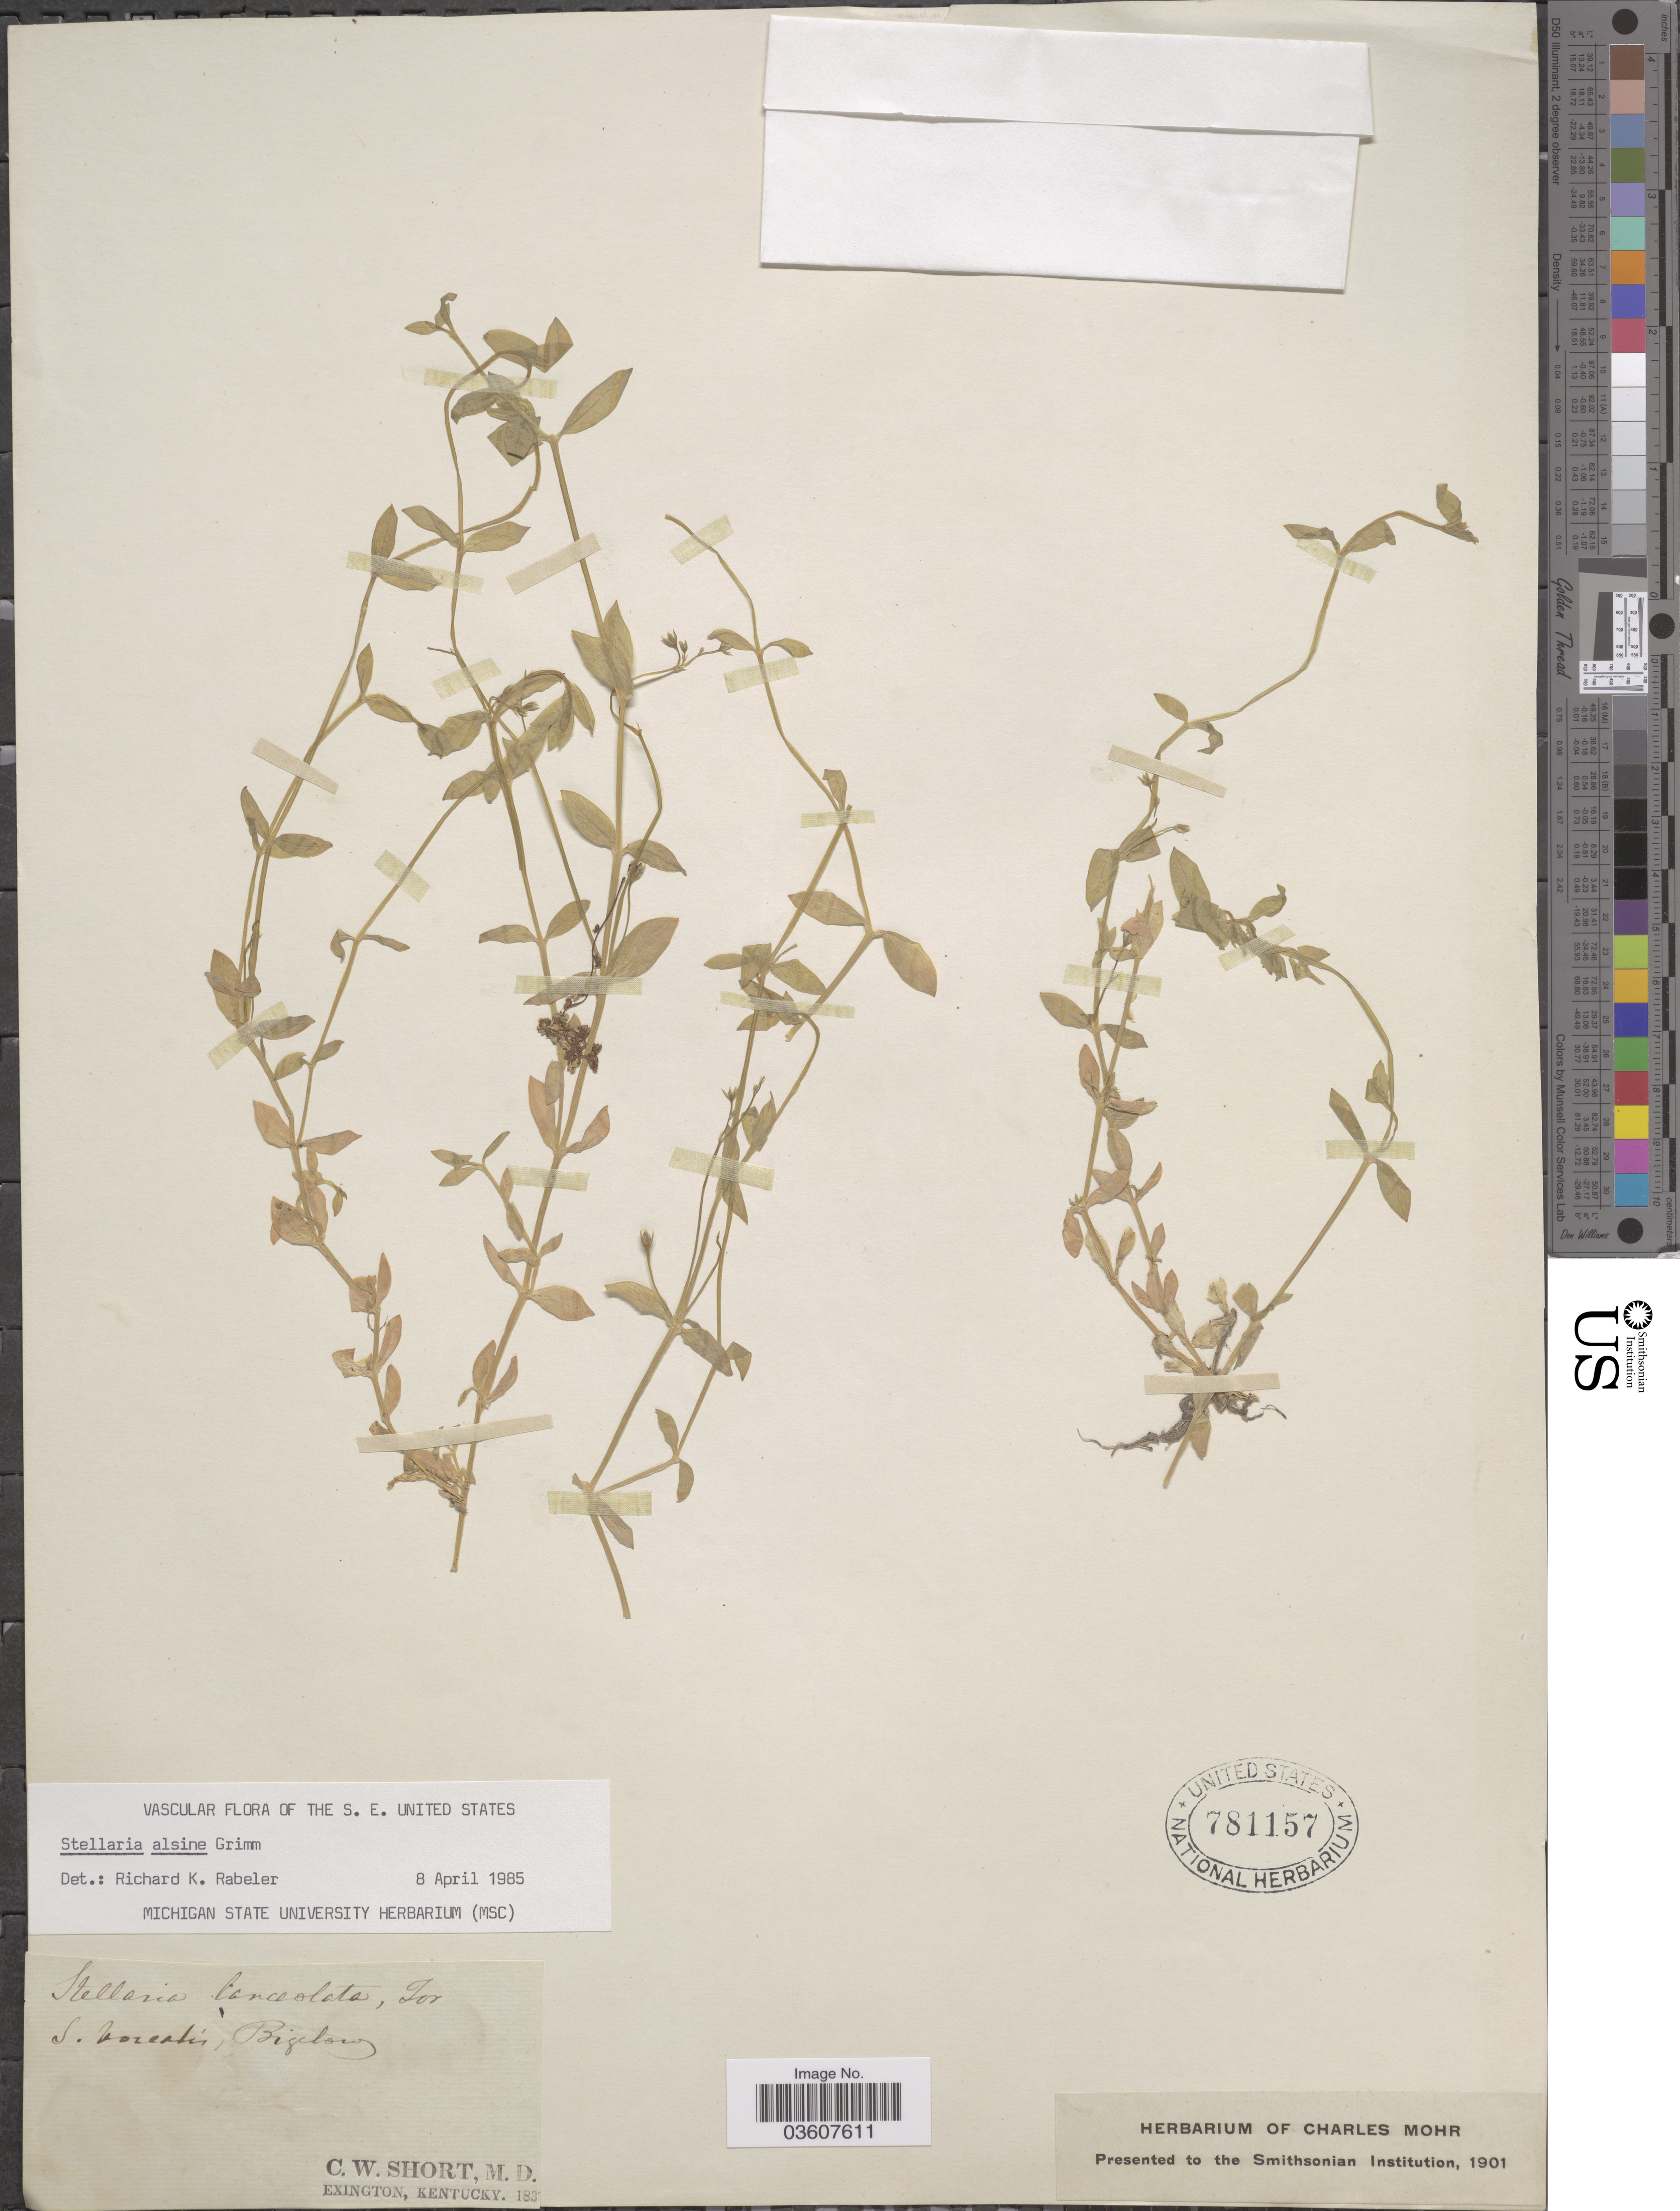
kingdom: Plantae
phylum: Tracheophyta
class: Magnoliopsida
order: Caryophyllales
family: Caryophyllaceae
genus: Stellaria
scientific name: Stellaria alsine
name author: Grimm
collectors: C. W. Short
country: United States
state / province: Kentucky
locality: S. borealis, Bigelow.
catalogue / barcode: US 781157